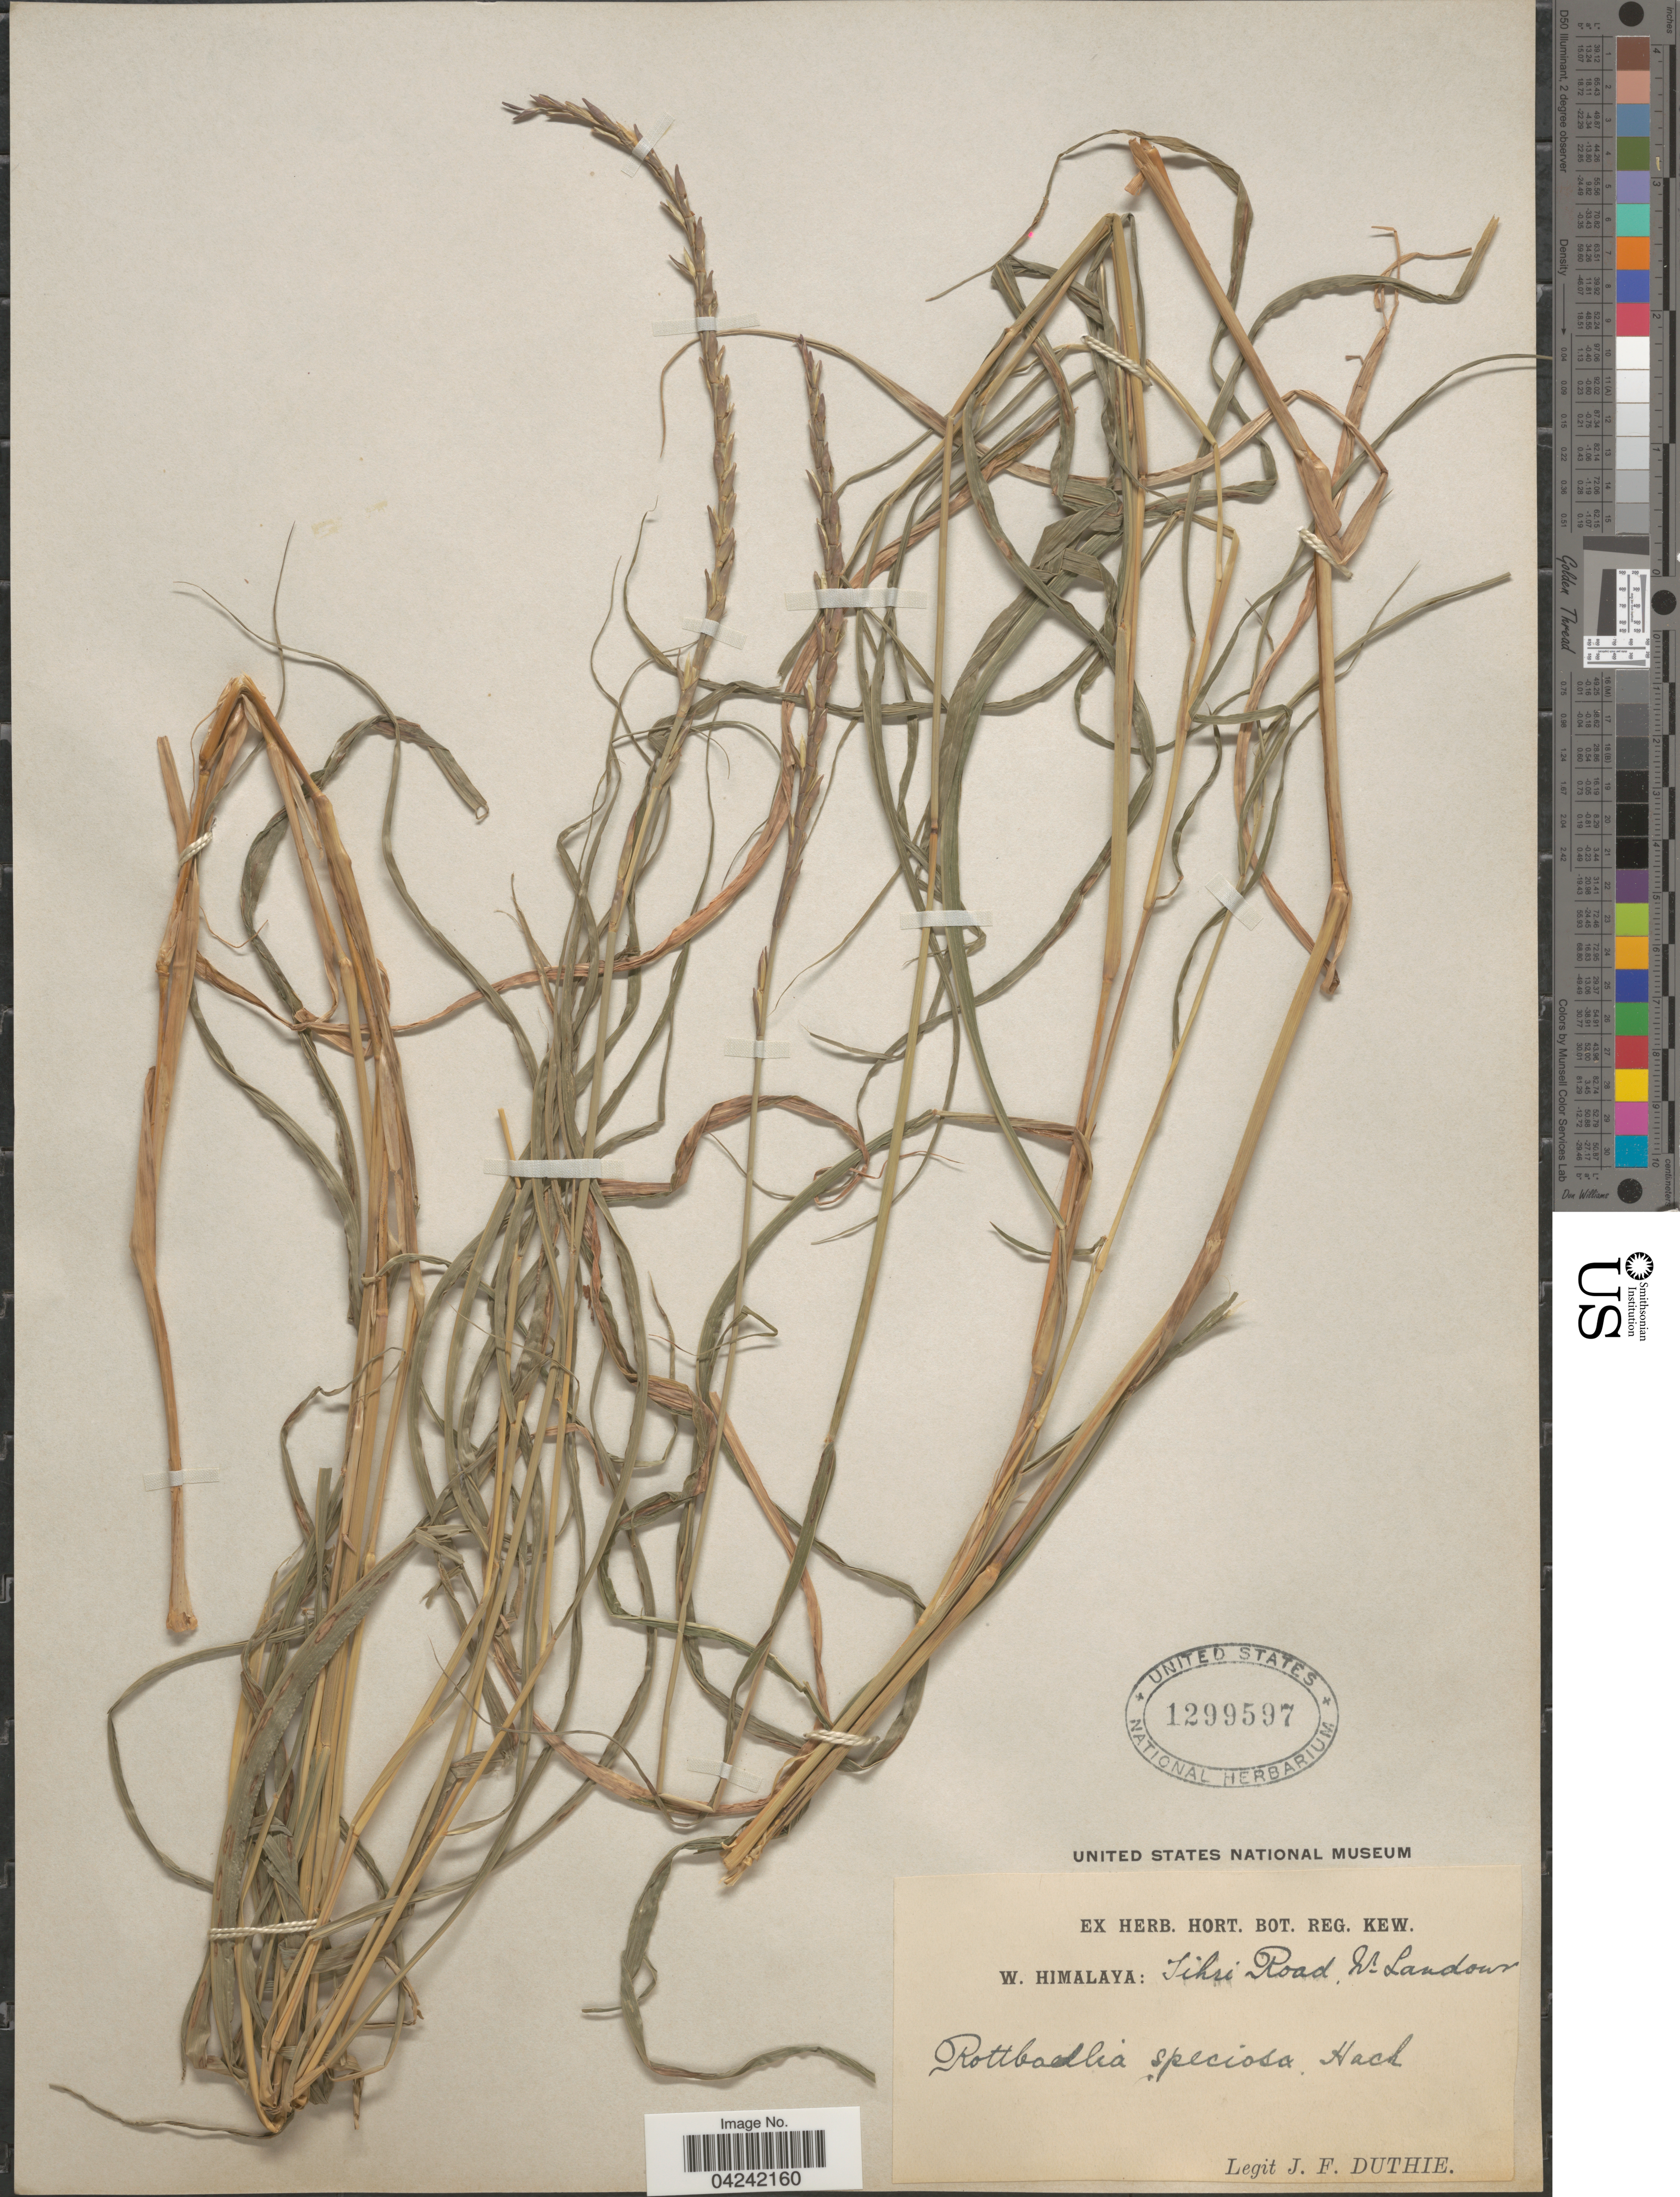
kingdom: Plantae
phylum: Tracheophyta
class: Liliopsida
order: Poales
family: Poaceae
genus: Phacelurus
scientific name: Phacelurus speciosus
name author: (Steud.) C. E. Hubb.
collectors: J. F. Duthie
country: India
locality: W. Himalaya: Tihri Road nr Landour.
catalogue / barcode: US 1299597